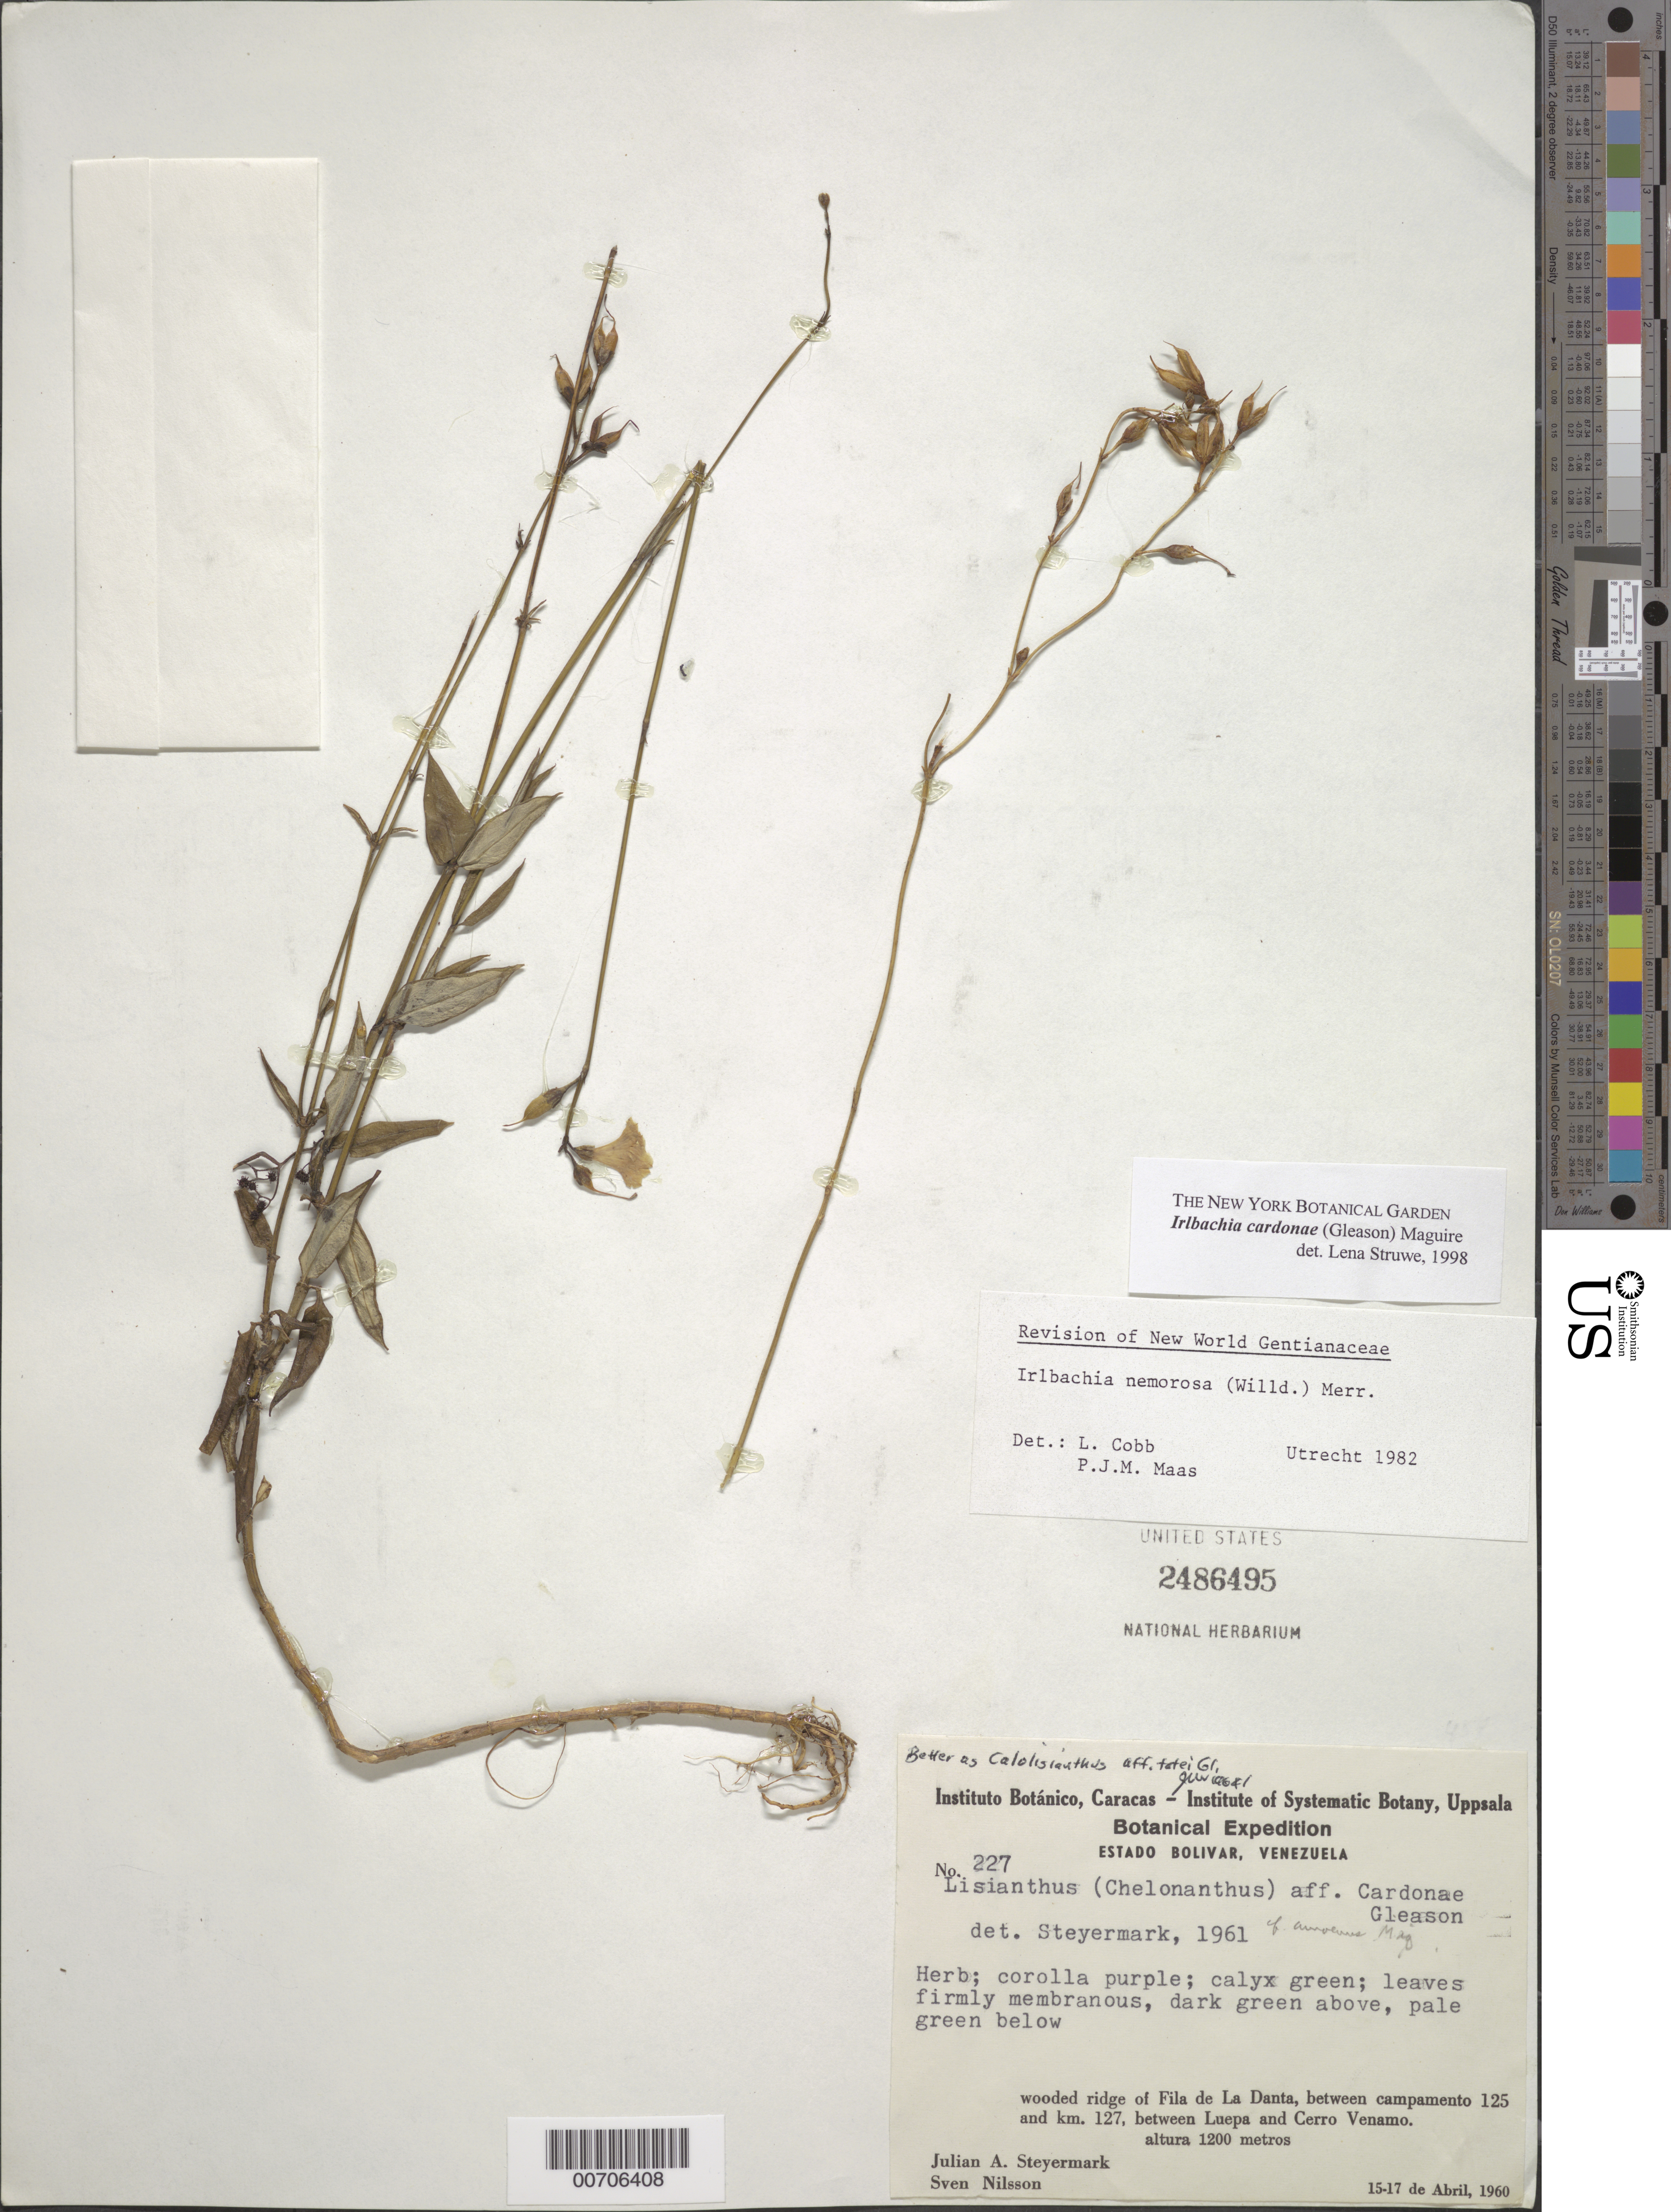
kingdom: Plantae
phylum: Tracheophyta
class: Magnoliopsida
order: Gentianales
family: Gentianaceae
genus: Irlbachia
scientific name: Irlbachia cardonae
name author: (Gleason) Maguire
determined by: Struwe, L.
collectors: J. Steyermark & S. Nilsson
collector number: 60 227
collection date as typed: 15-Apr-60 to 17-Apr-60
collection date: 1960-04-15/1960-04-17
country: Venezuela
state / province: Bolívar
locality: Fila La Danta, following the provisional carretera between campamento 125 and km 127, between Luepa and cerro Venamo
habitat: Wooded ridge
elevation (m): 1200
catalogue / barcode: US 2486495